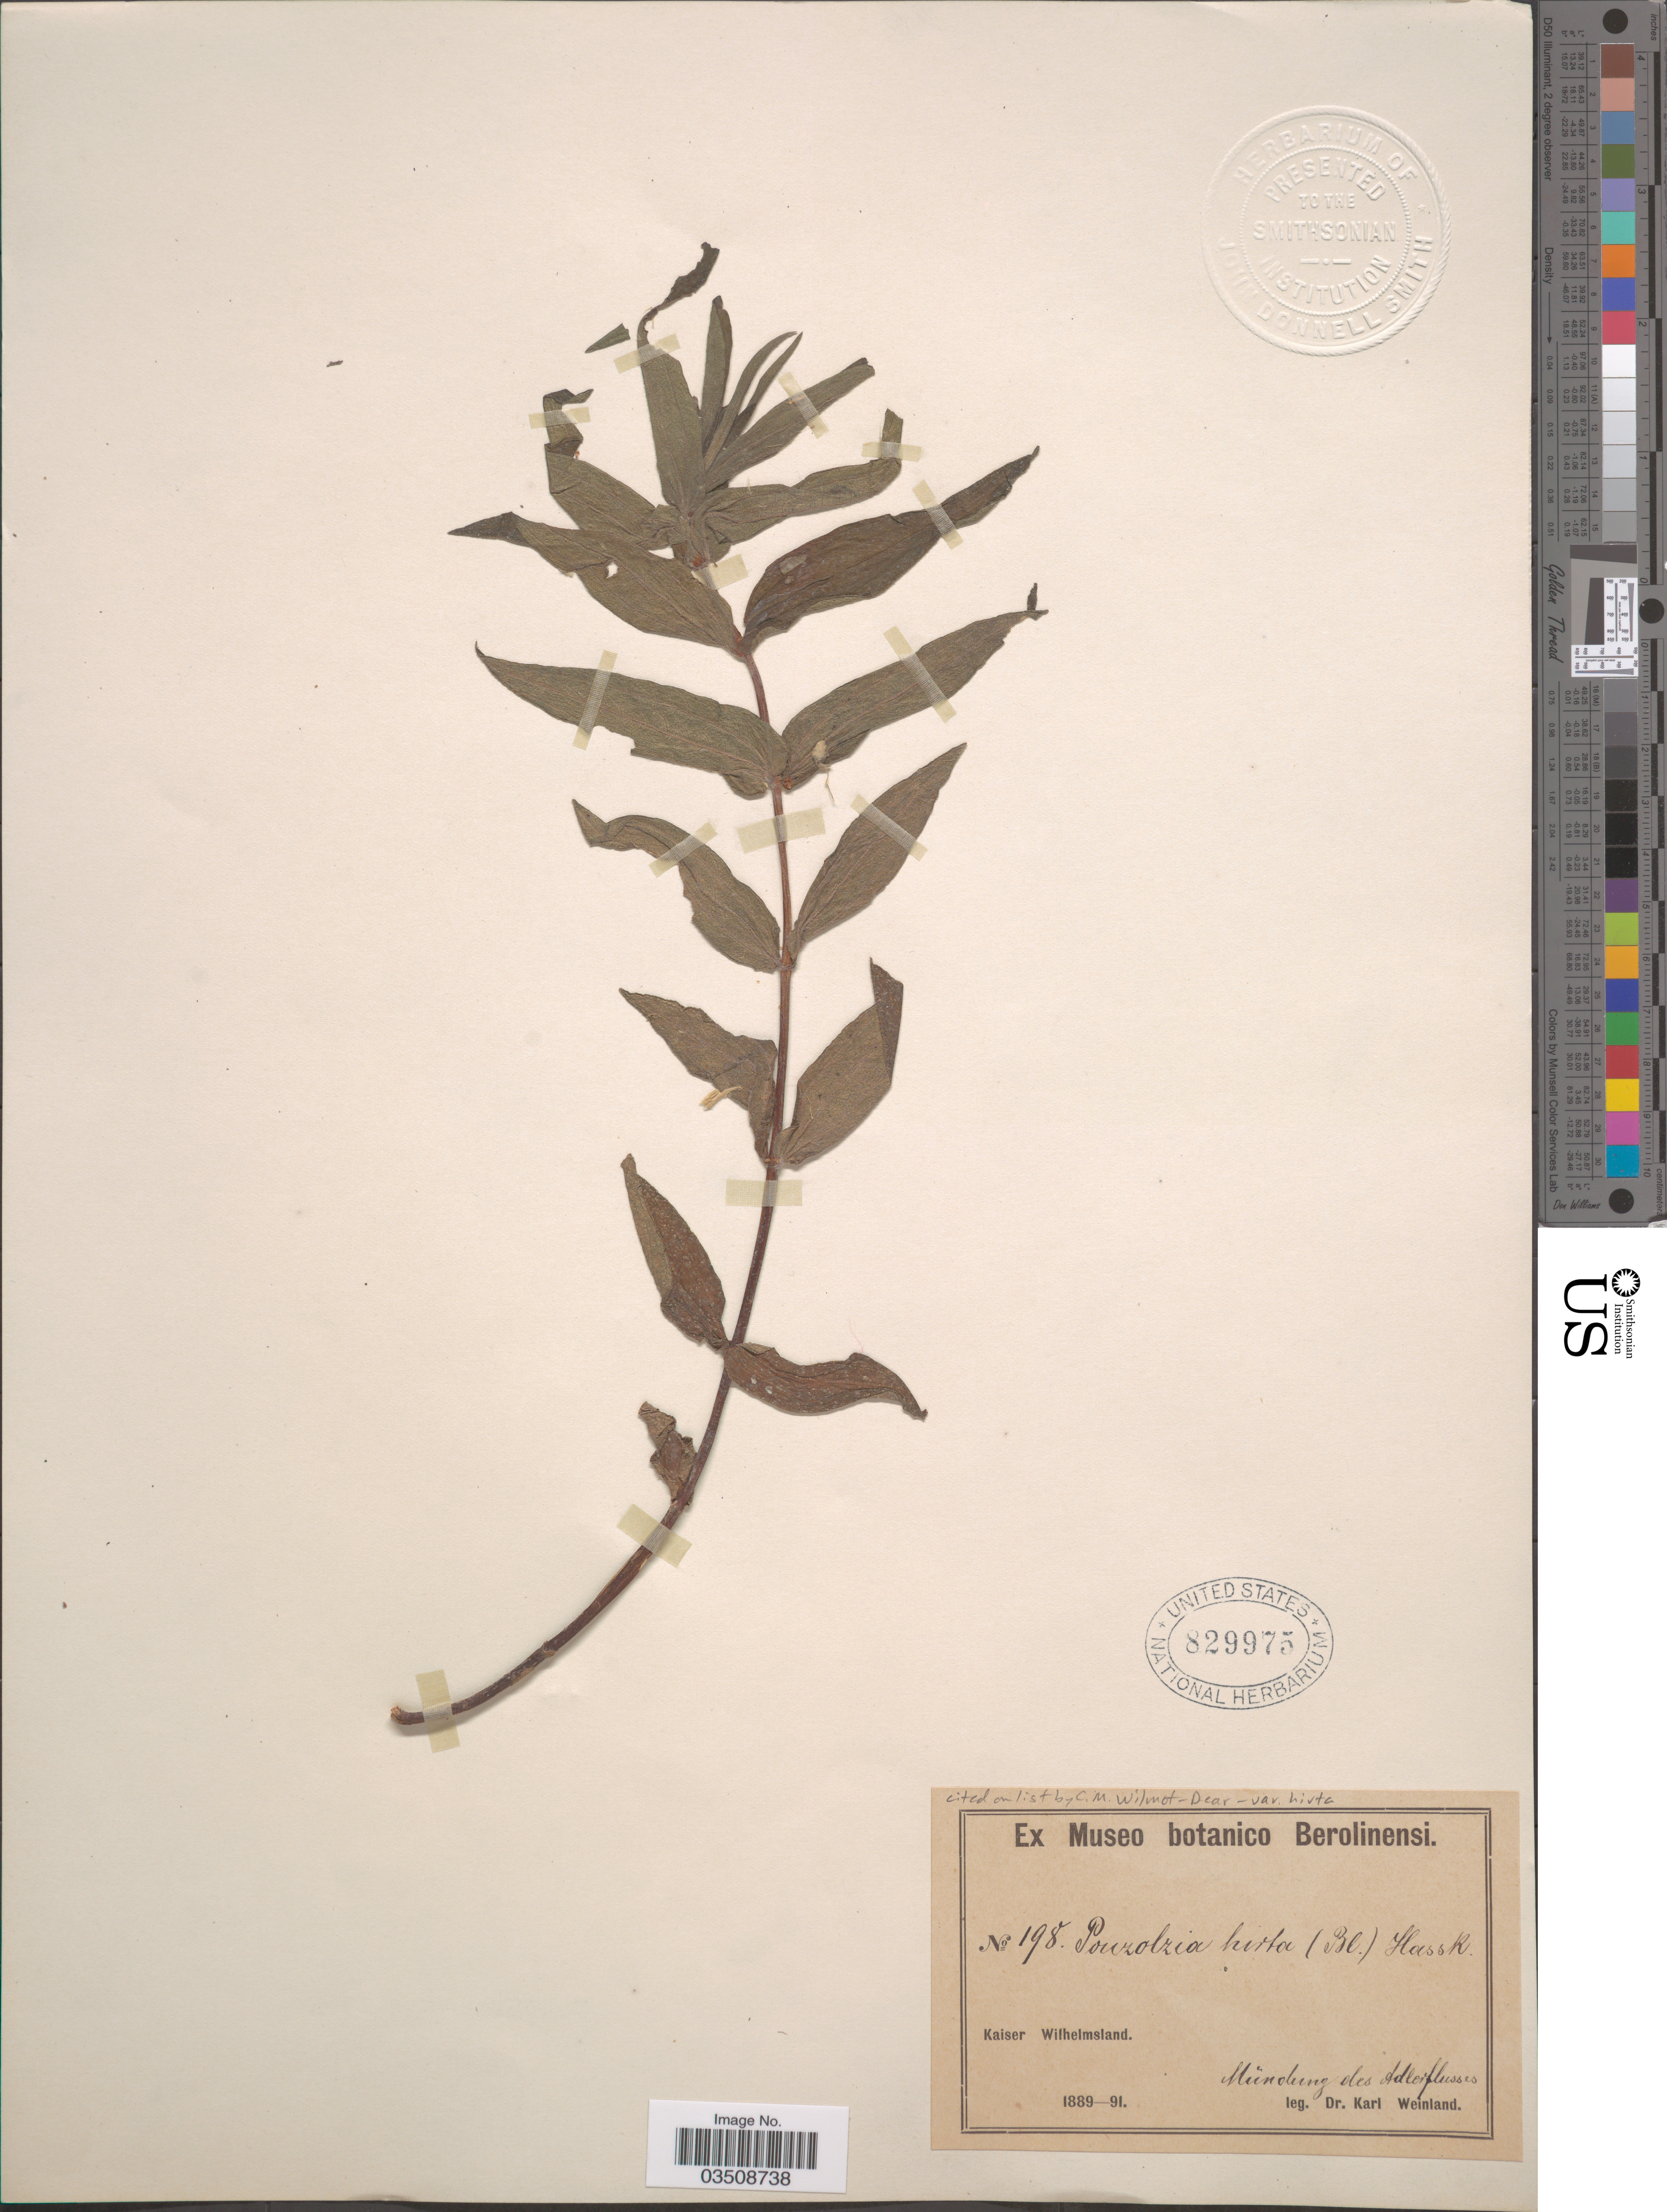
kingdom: Plantae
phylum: Tracheophyta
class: Magnoliopsida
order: Rosales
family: Urticaceae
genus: Gonostegia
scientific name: Gonostegia triandra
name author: (Blume) Miq.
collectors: K. Weinland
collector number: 198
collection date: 1889/1891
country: Papua New Guinea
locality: Kaiser Wilhelmsland. Mündung des Adlerflusses [interpreted].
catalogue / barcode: US 829975